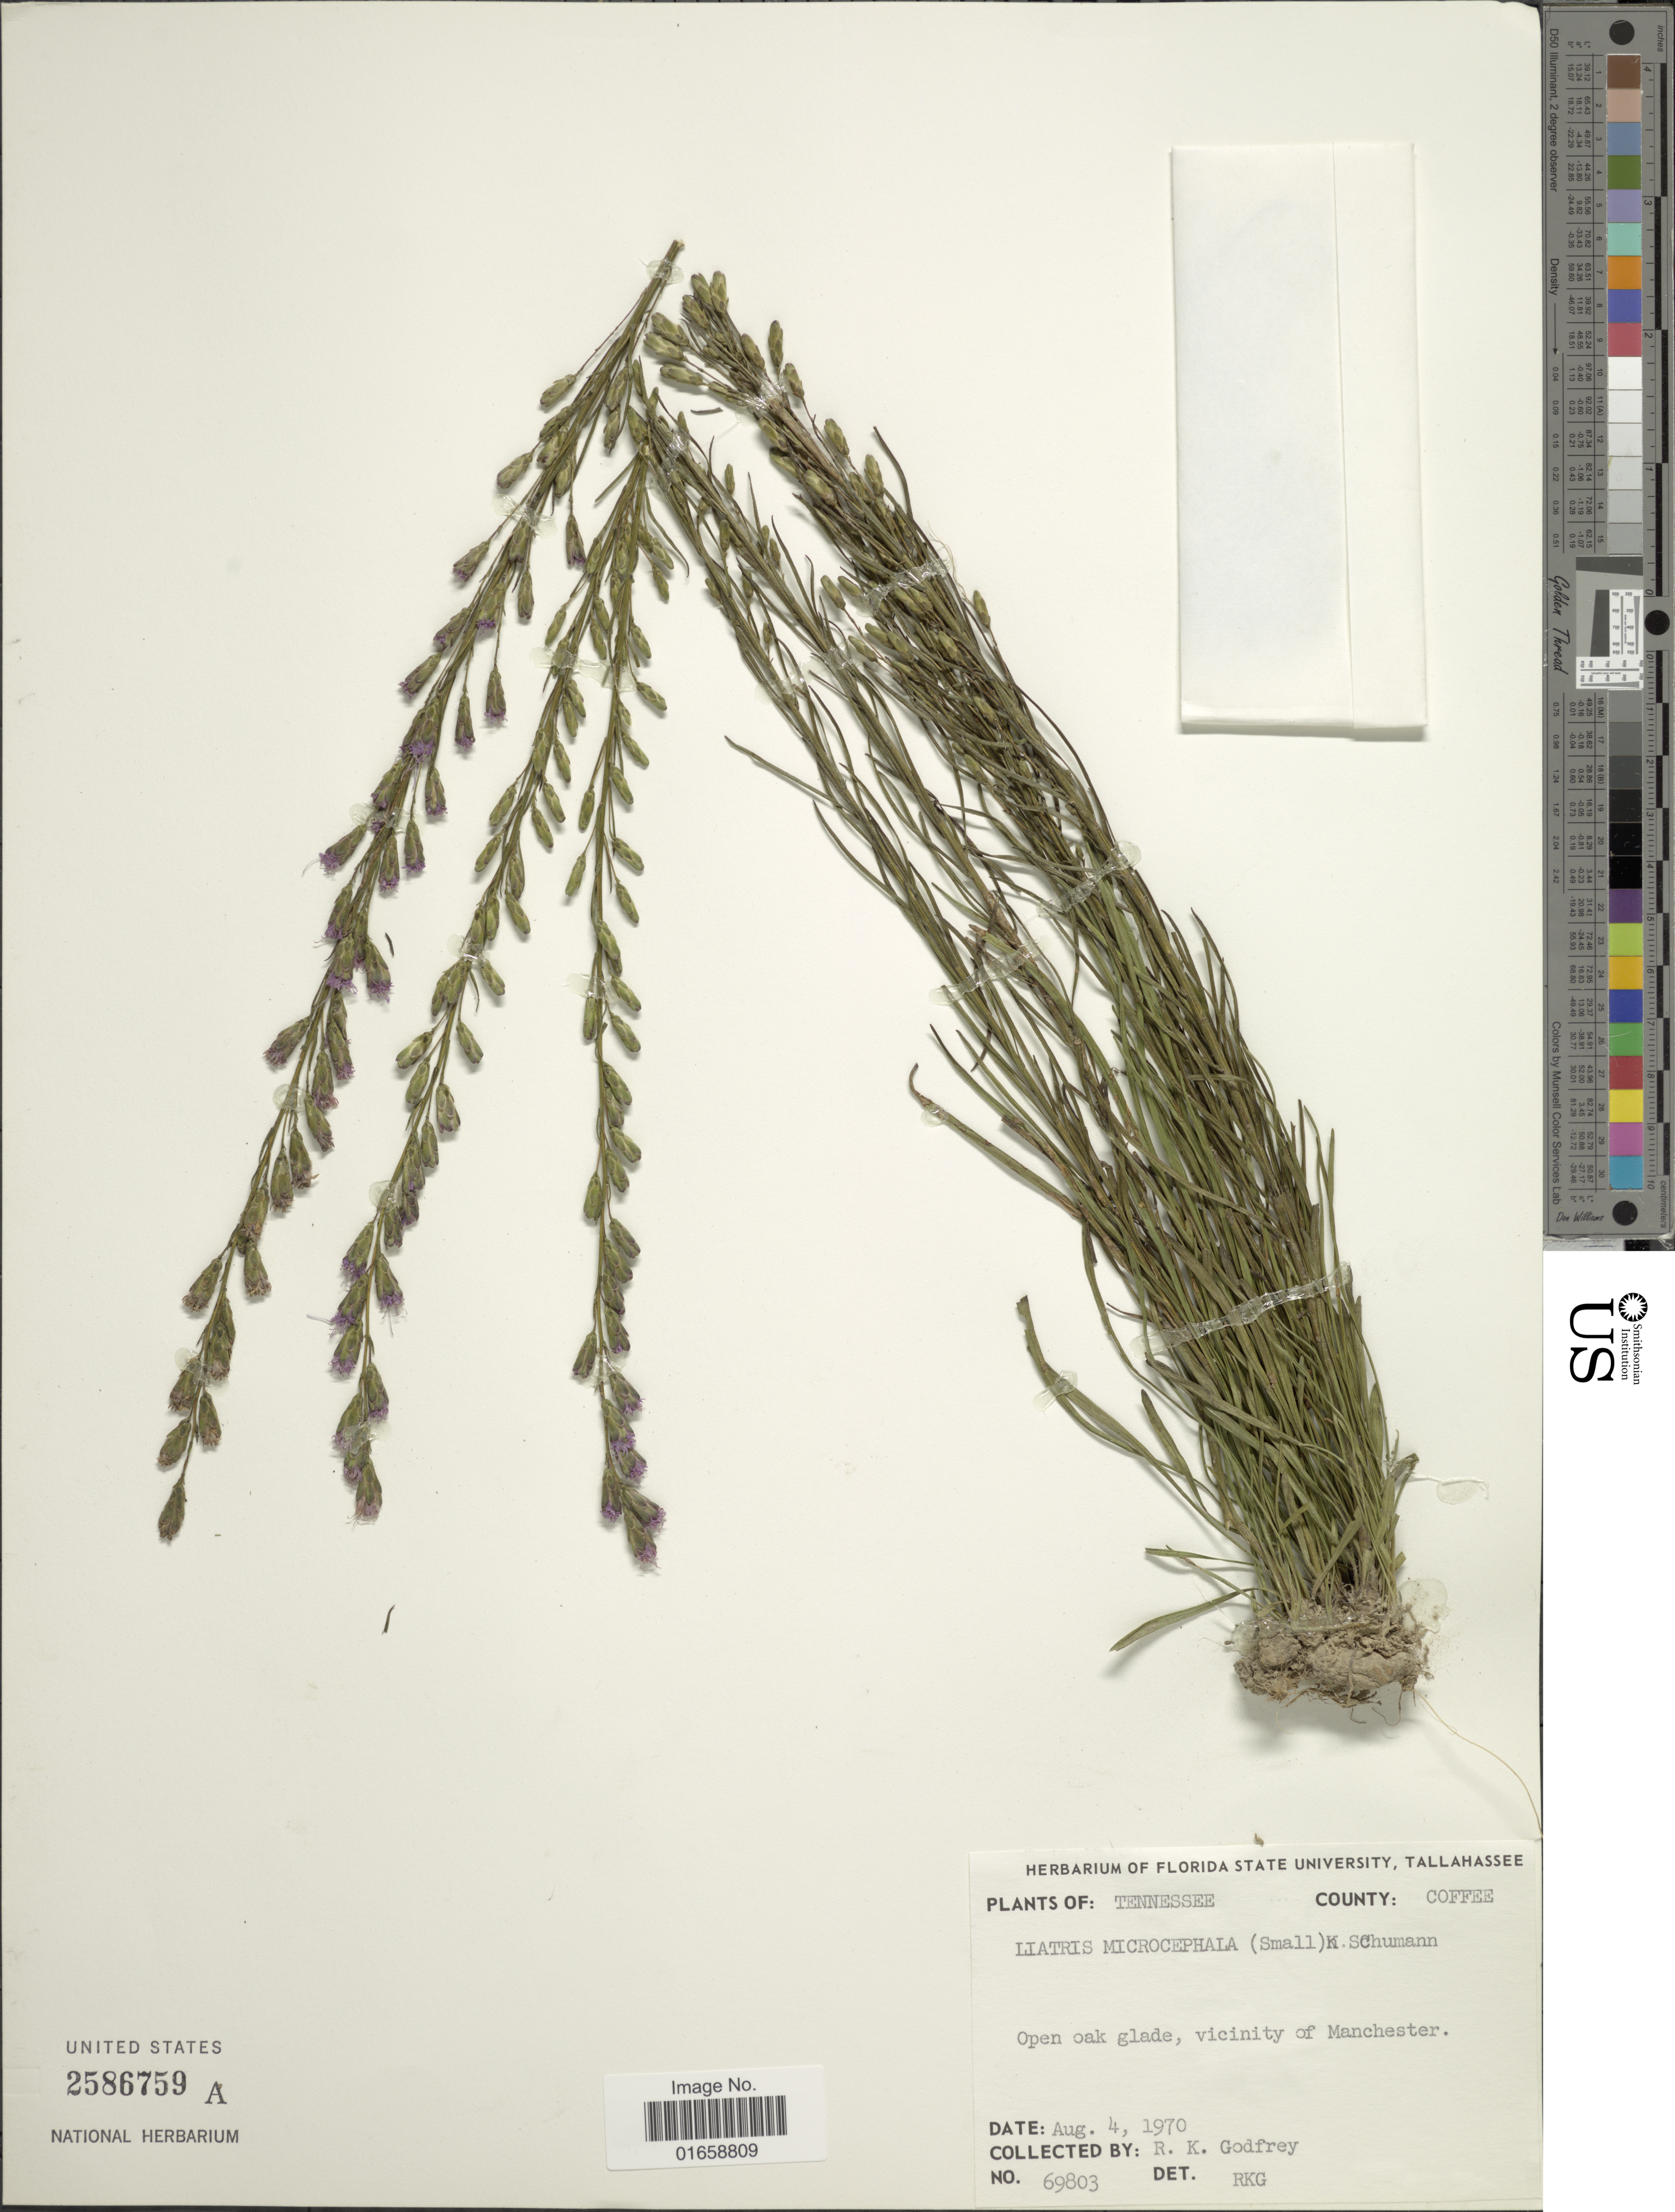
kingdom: Plantae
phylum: Tracheophyta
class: Magnoliopsida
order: Asterales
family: Asteraceae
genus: Liatris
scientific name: Liatris microcephala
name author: (Small) K. Schum.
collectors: R. K. Godfrey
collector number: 69803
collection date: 1970-08-04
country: United States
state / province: Tennessee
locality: County: Coffee, open oak glade, vicinity of Manchester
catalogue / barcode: US 2586759A